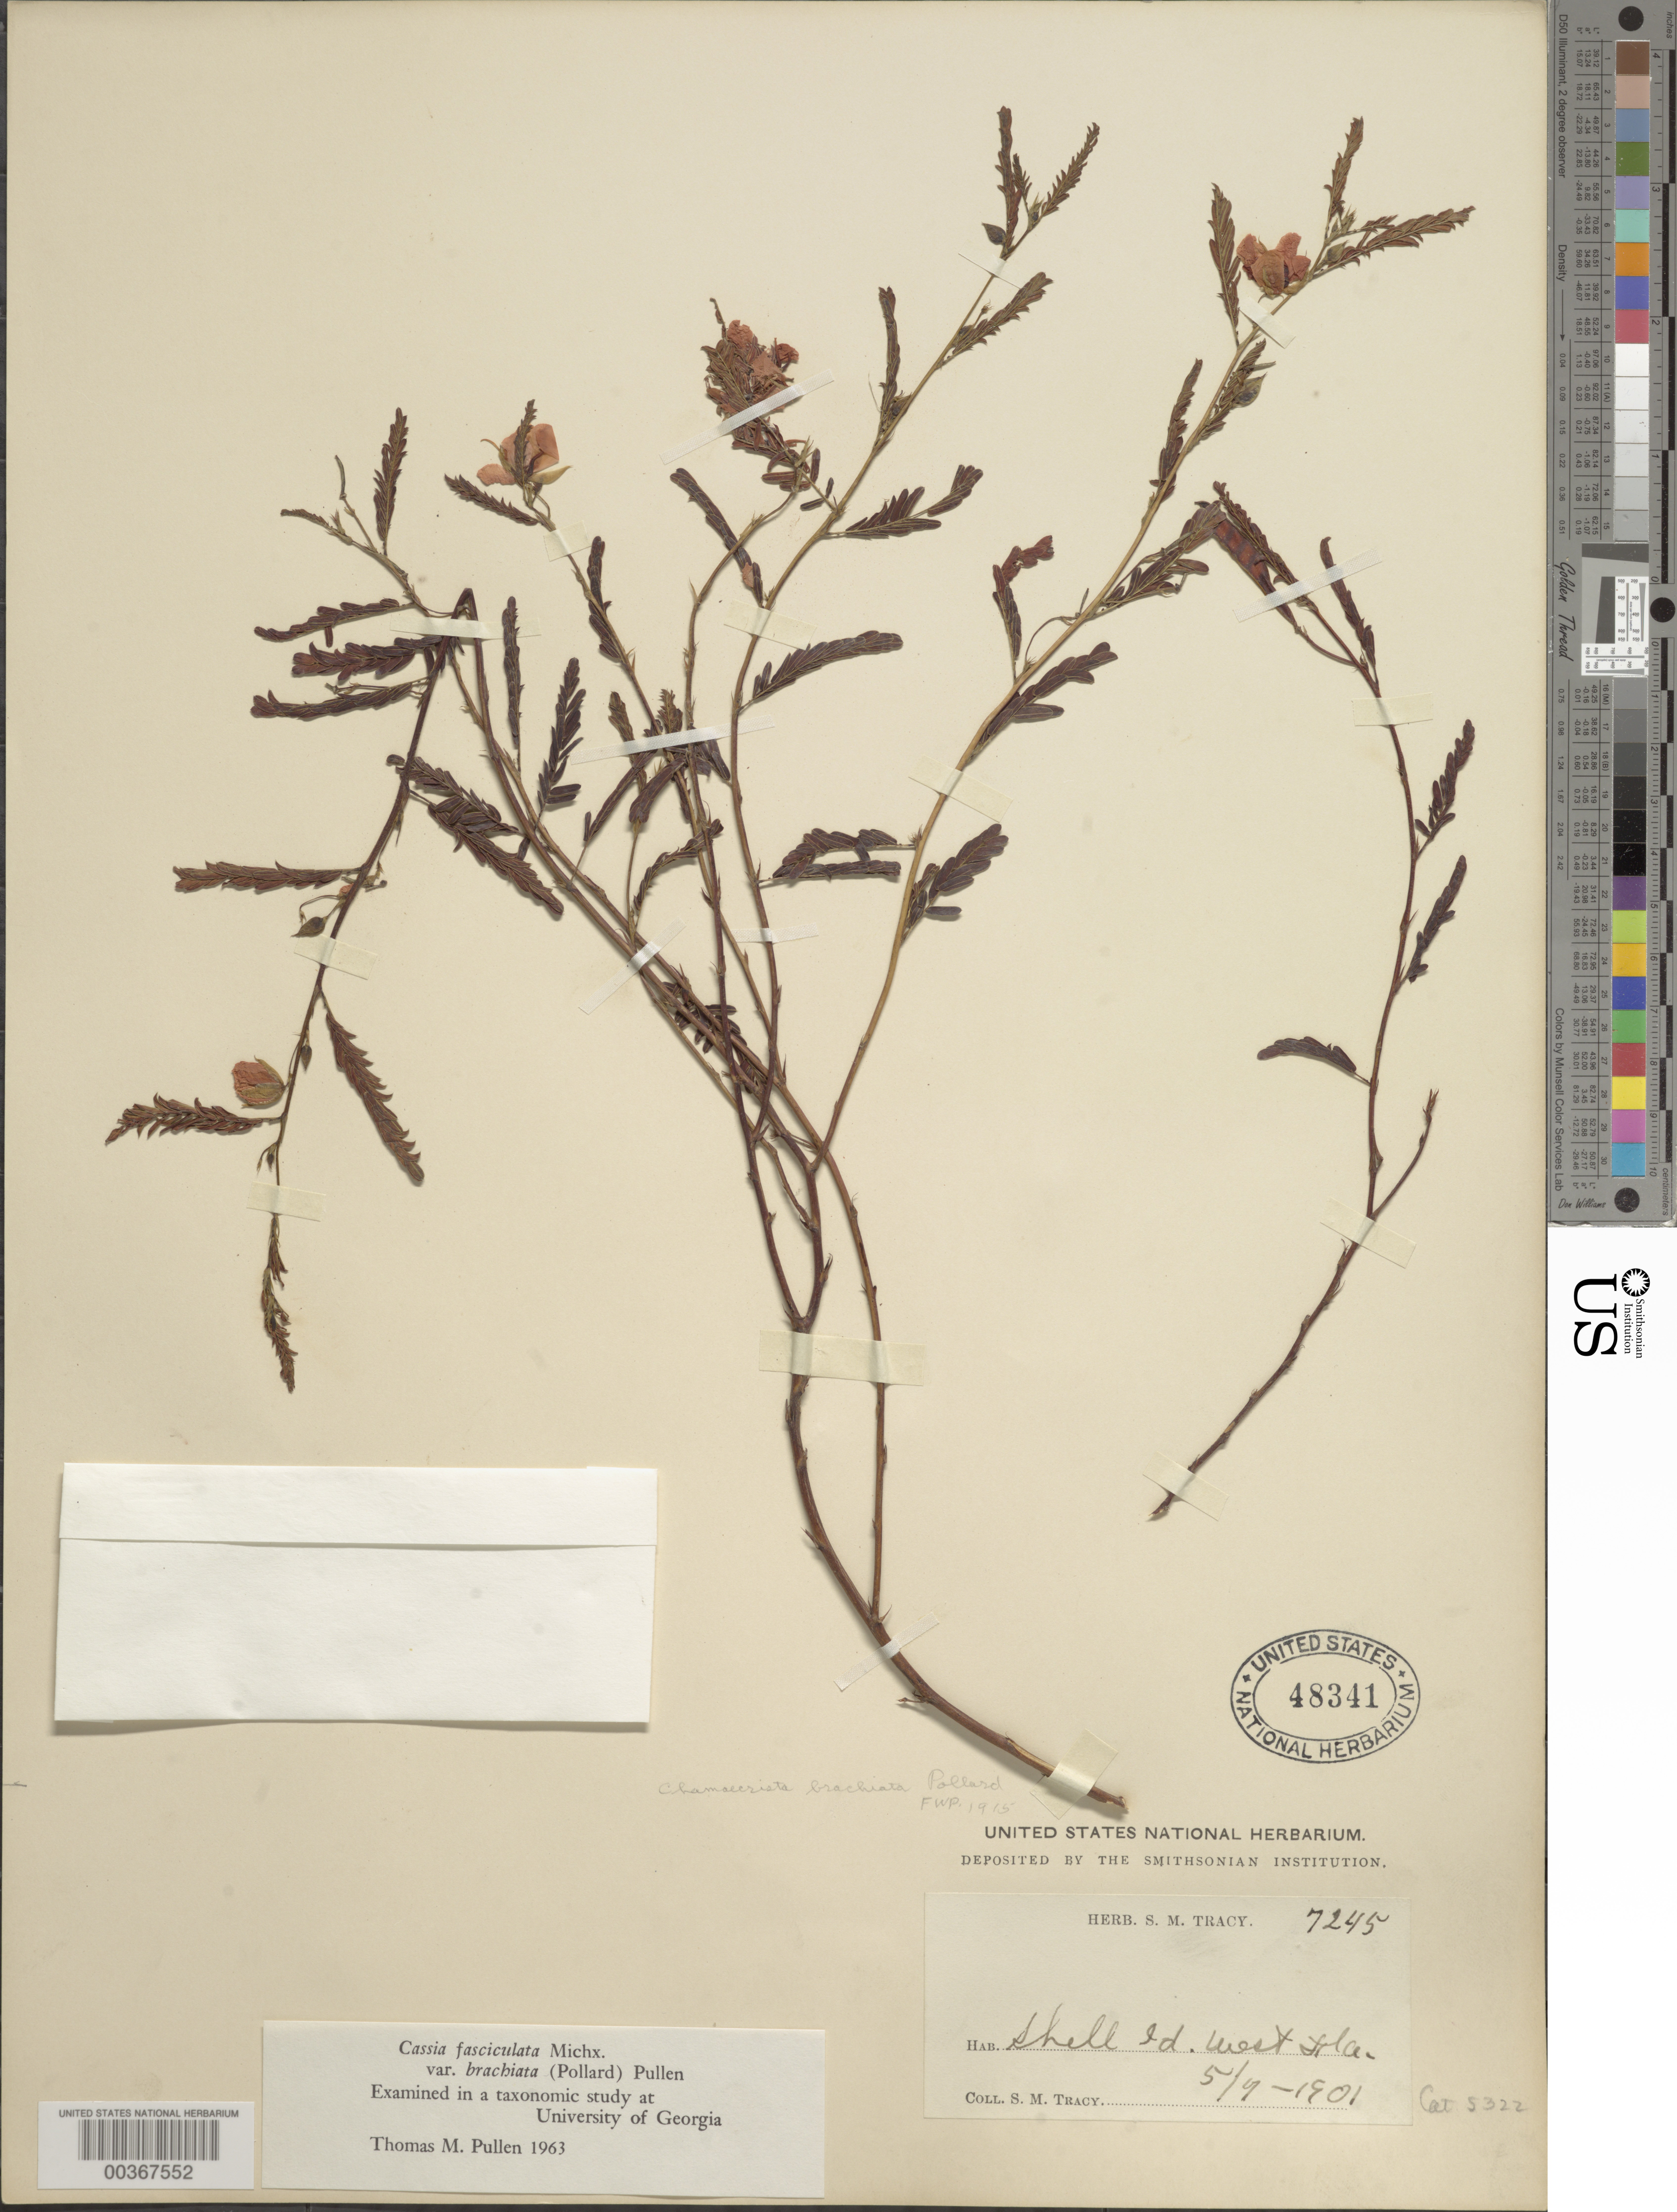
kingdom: Plantae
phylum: Tracheophyta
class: Magnoliopsida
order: Fabales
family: Fabaceae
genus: Chamaecrista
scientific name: Chamaecrista fasciculata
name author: (Michx.) Greene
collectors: S. M. Tracy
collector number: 7245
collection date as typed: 09 May 1901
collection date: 1901-05-09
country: United States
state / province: Florida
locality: Shell i., w florida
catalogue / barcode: US 48341